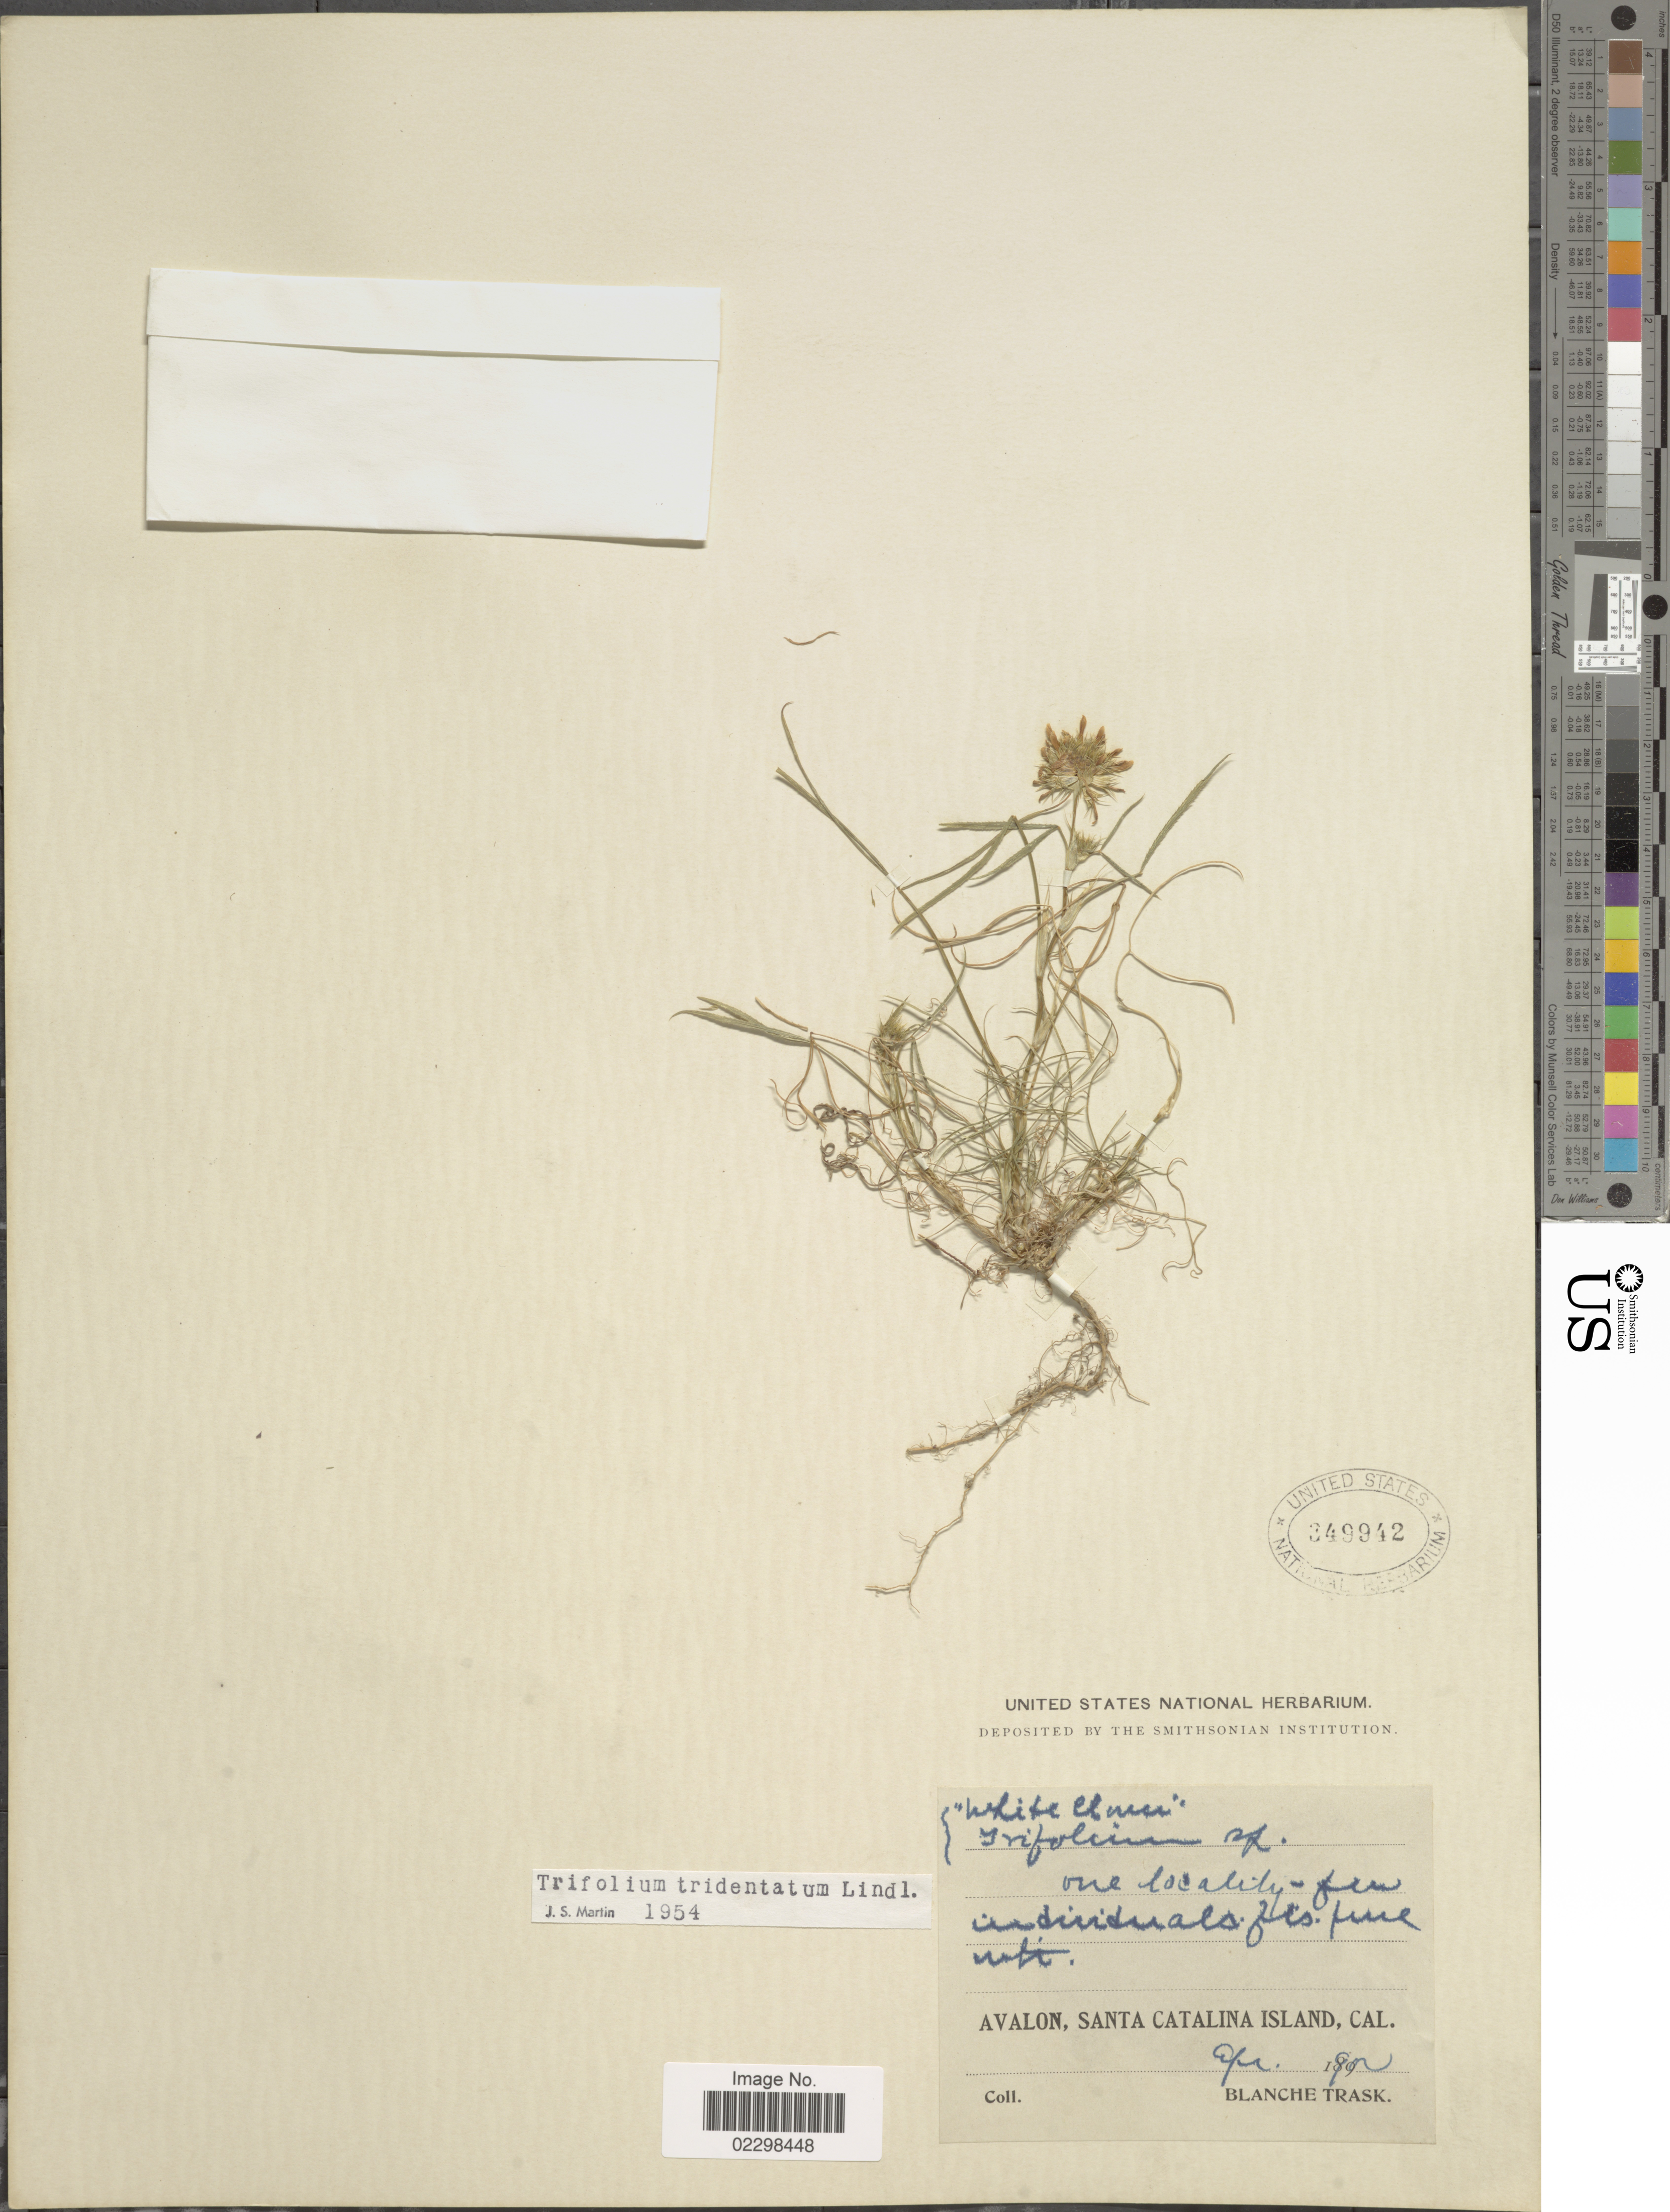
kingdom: Plantae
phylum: Tracheophyta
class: Magnoliopsida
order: Fabales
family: Fabaceae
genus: Trifolium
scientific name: Trifolium tridentatum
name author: Lindl.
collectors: B. Trask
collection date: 1992-04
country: United States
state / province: California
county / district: Los Angeles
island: Santa Catalina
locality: Avalon, Santa Catalina Island, Cal.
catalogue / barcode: US 349942